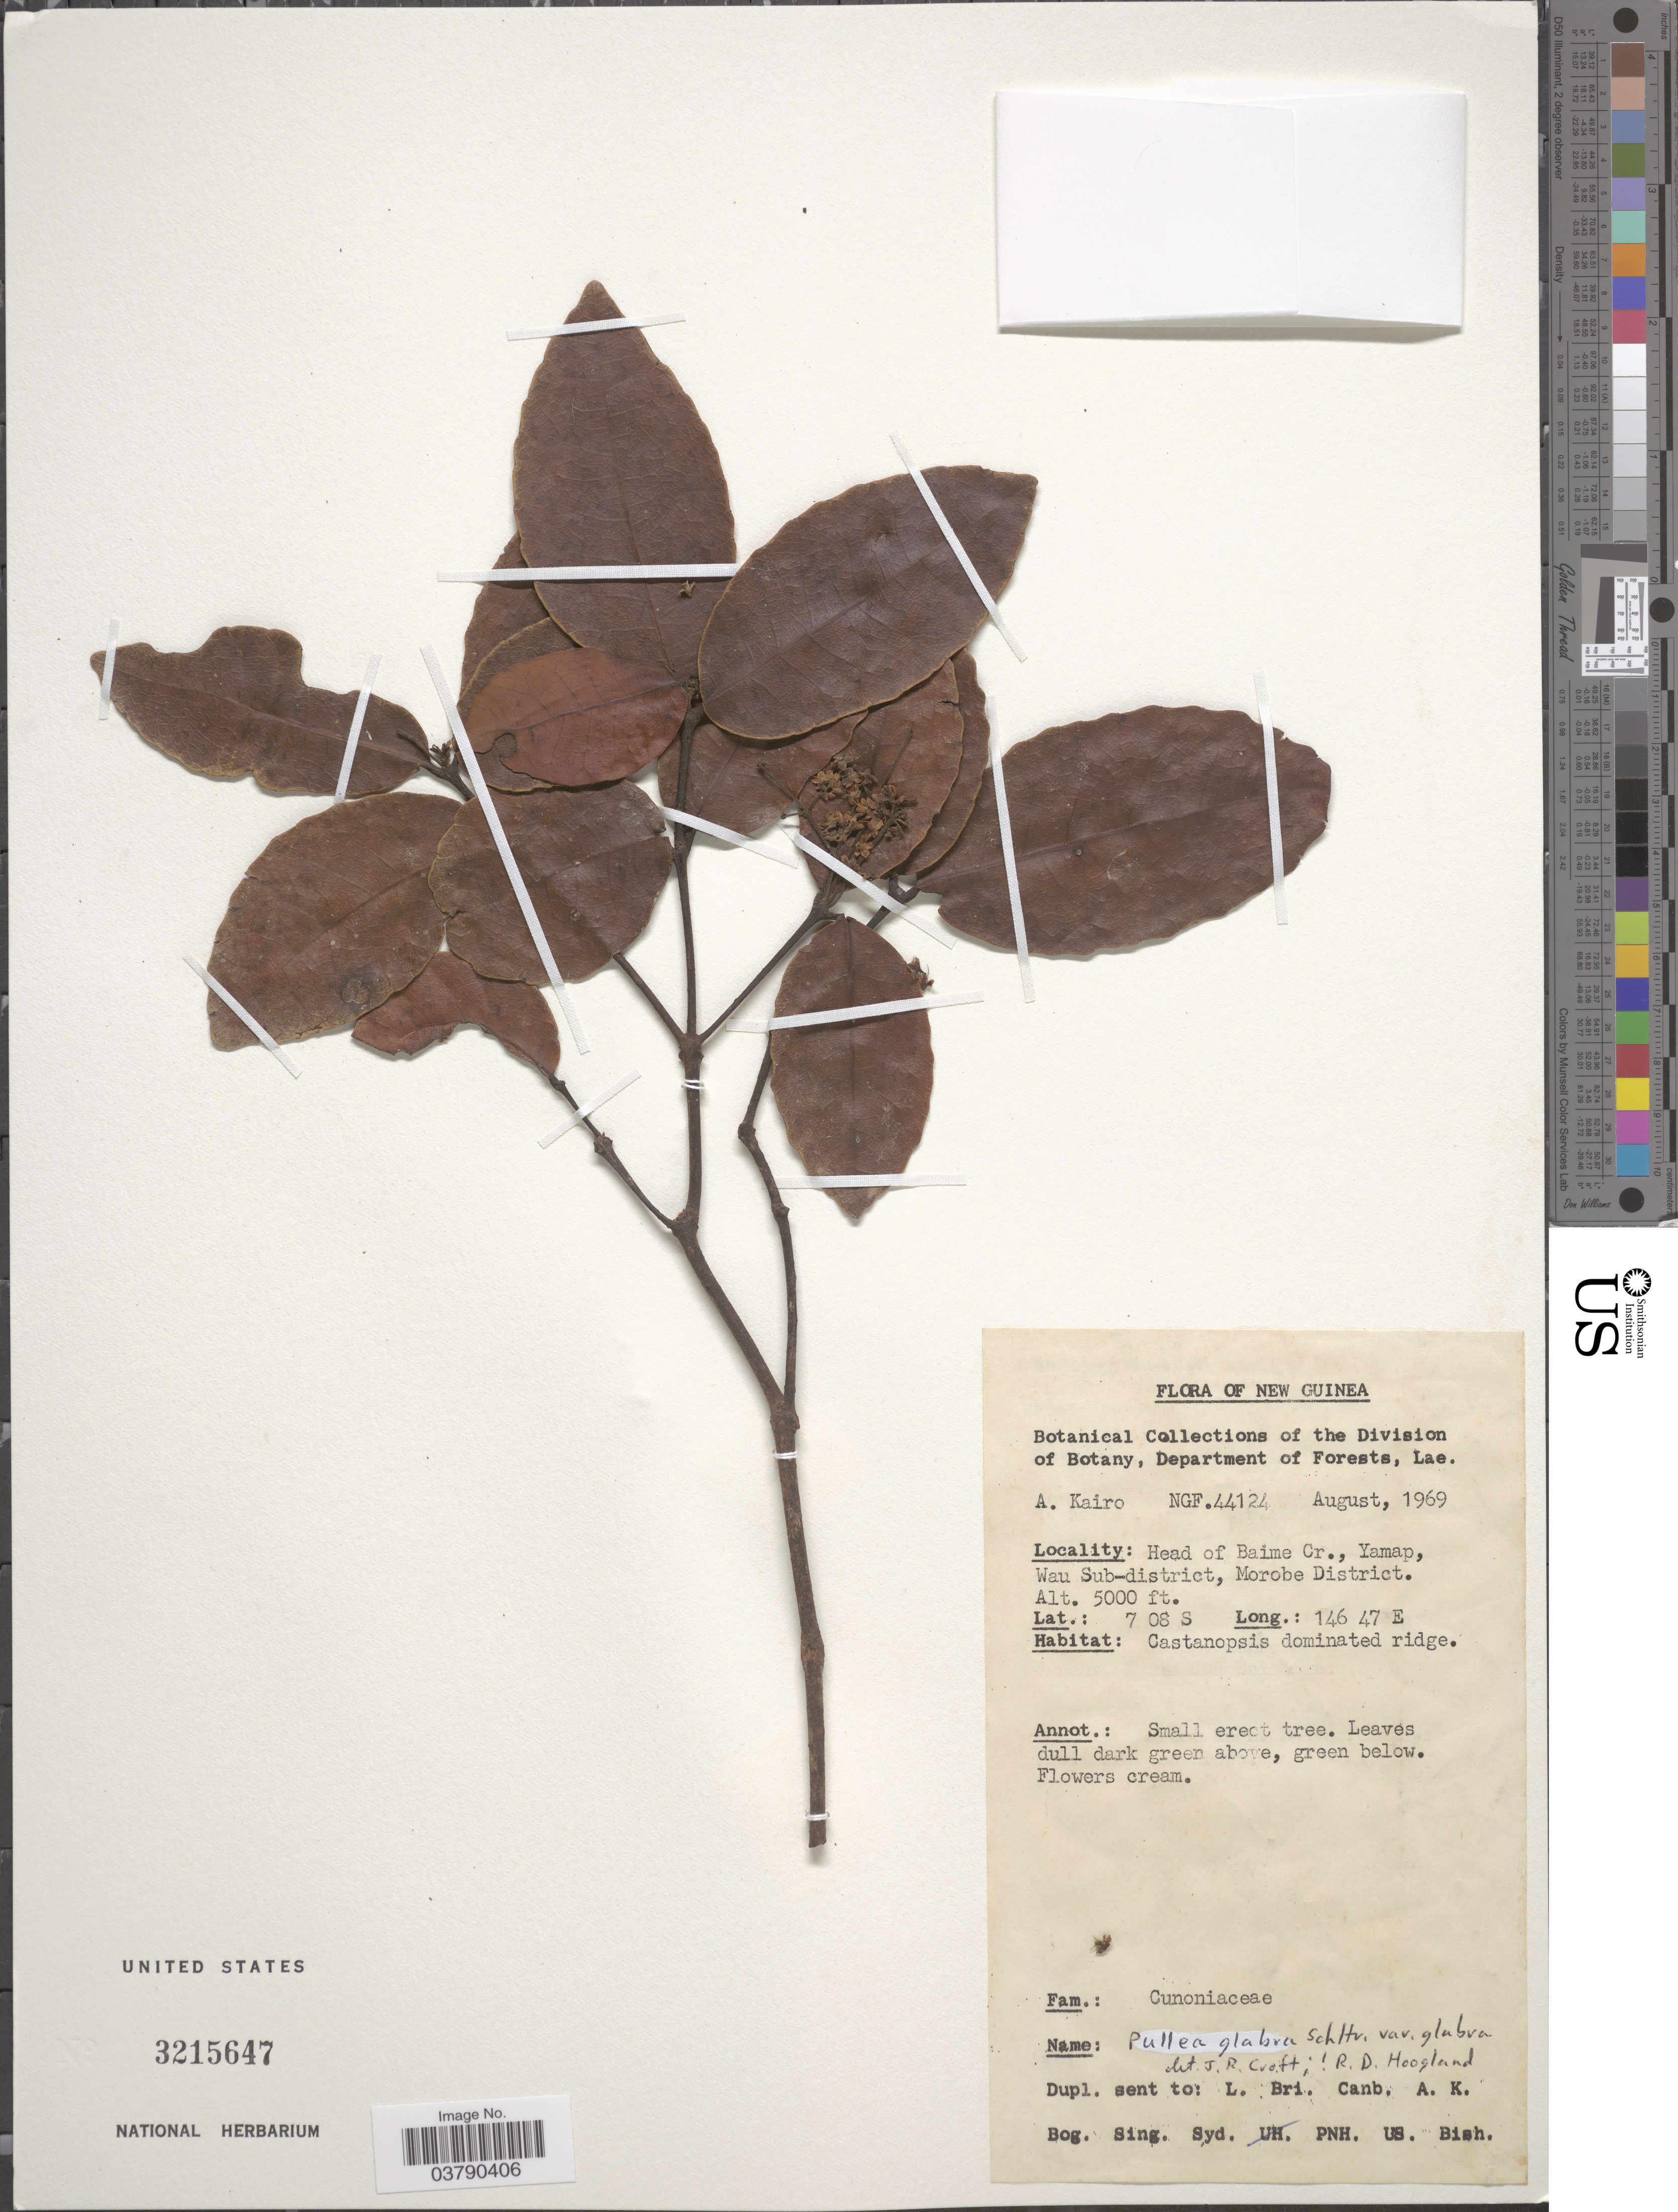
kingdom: Plantae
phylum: Tracheophyta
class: Magnoliopsida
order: Oxalidales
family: Cunoniaceae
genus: Pullea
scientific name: Pullea glabra var. glabra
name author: Schltr.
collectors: A. Kairo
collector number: NGF.44124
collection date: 1969-08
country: Papua New Guinea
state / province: Morobe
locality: New Guinea. Head of Baime Cr., Yamap, Wau Sub-district, Morobe District.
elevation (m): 1524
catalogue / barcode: US 3215647